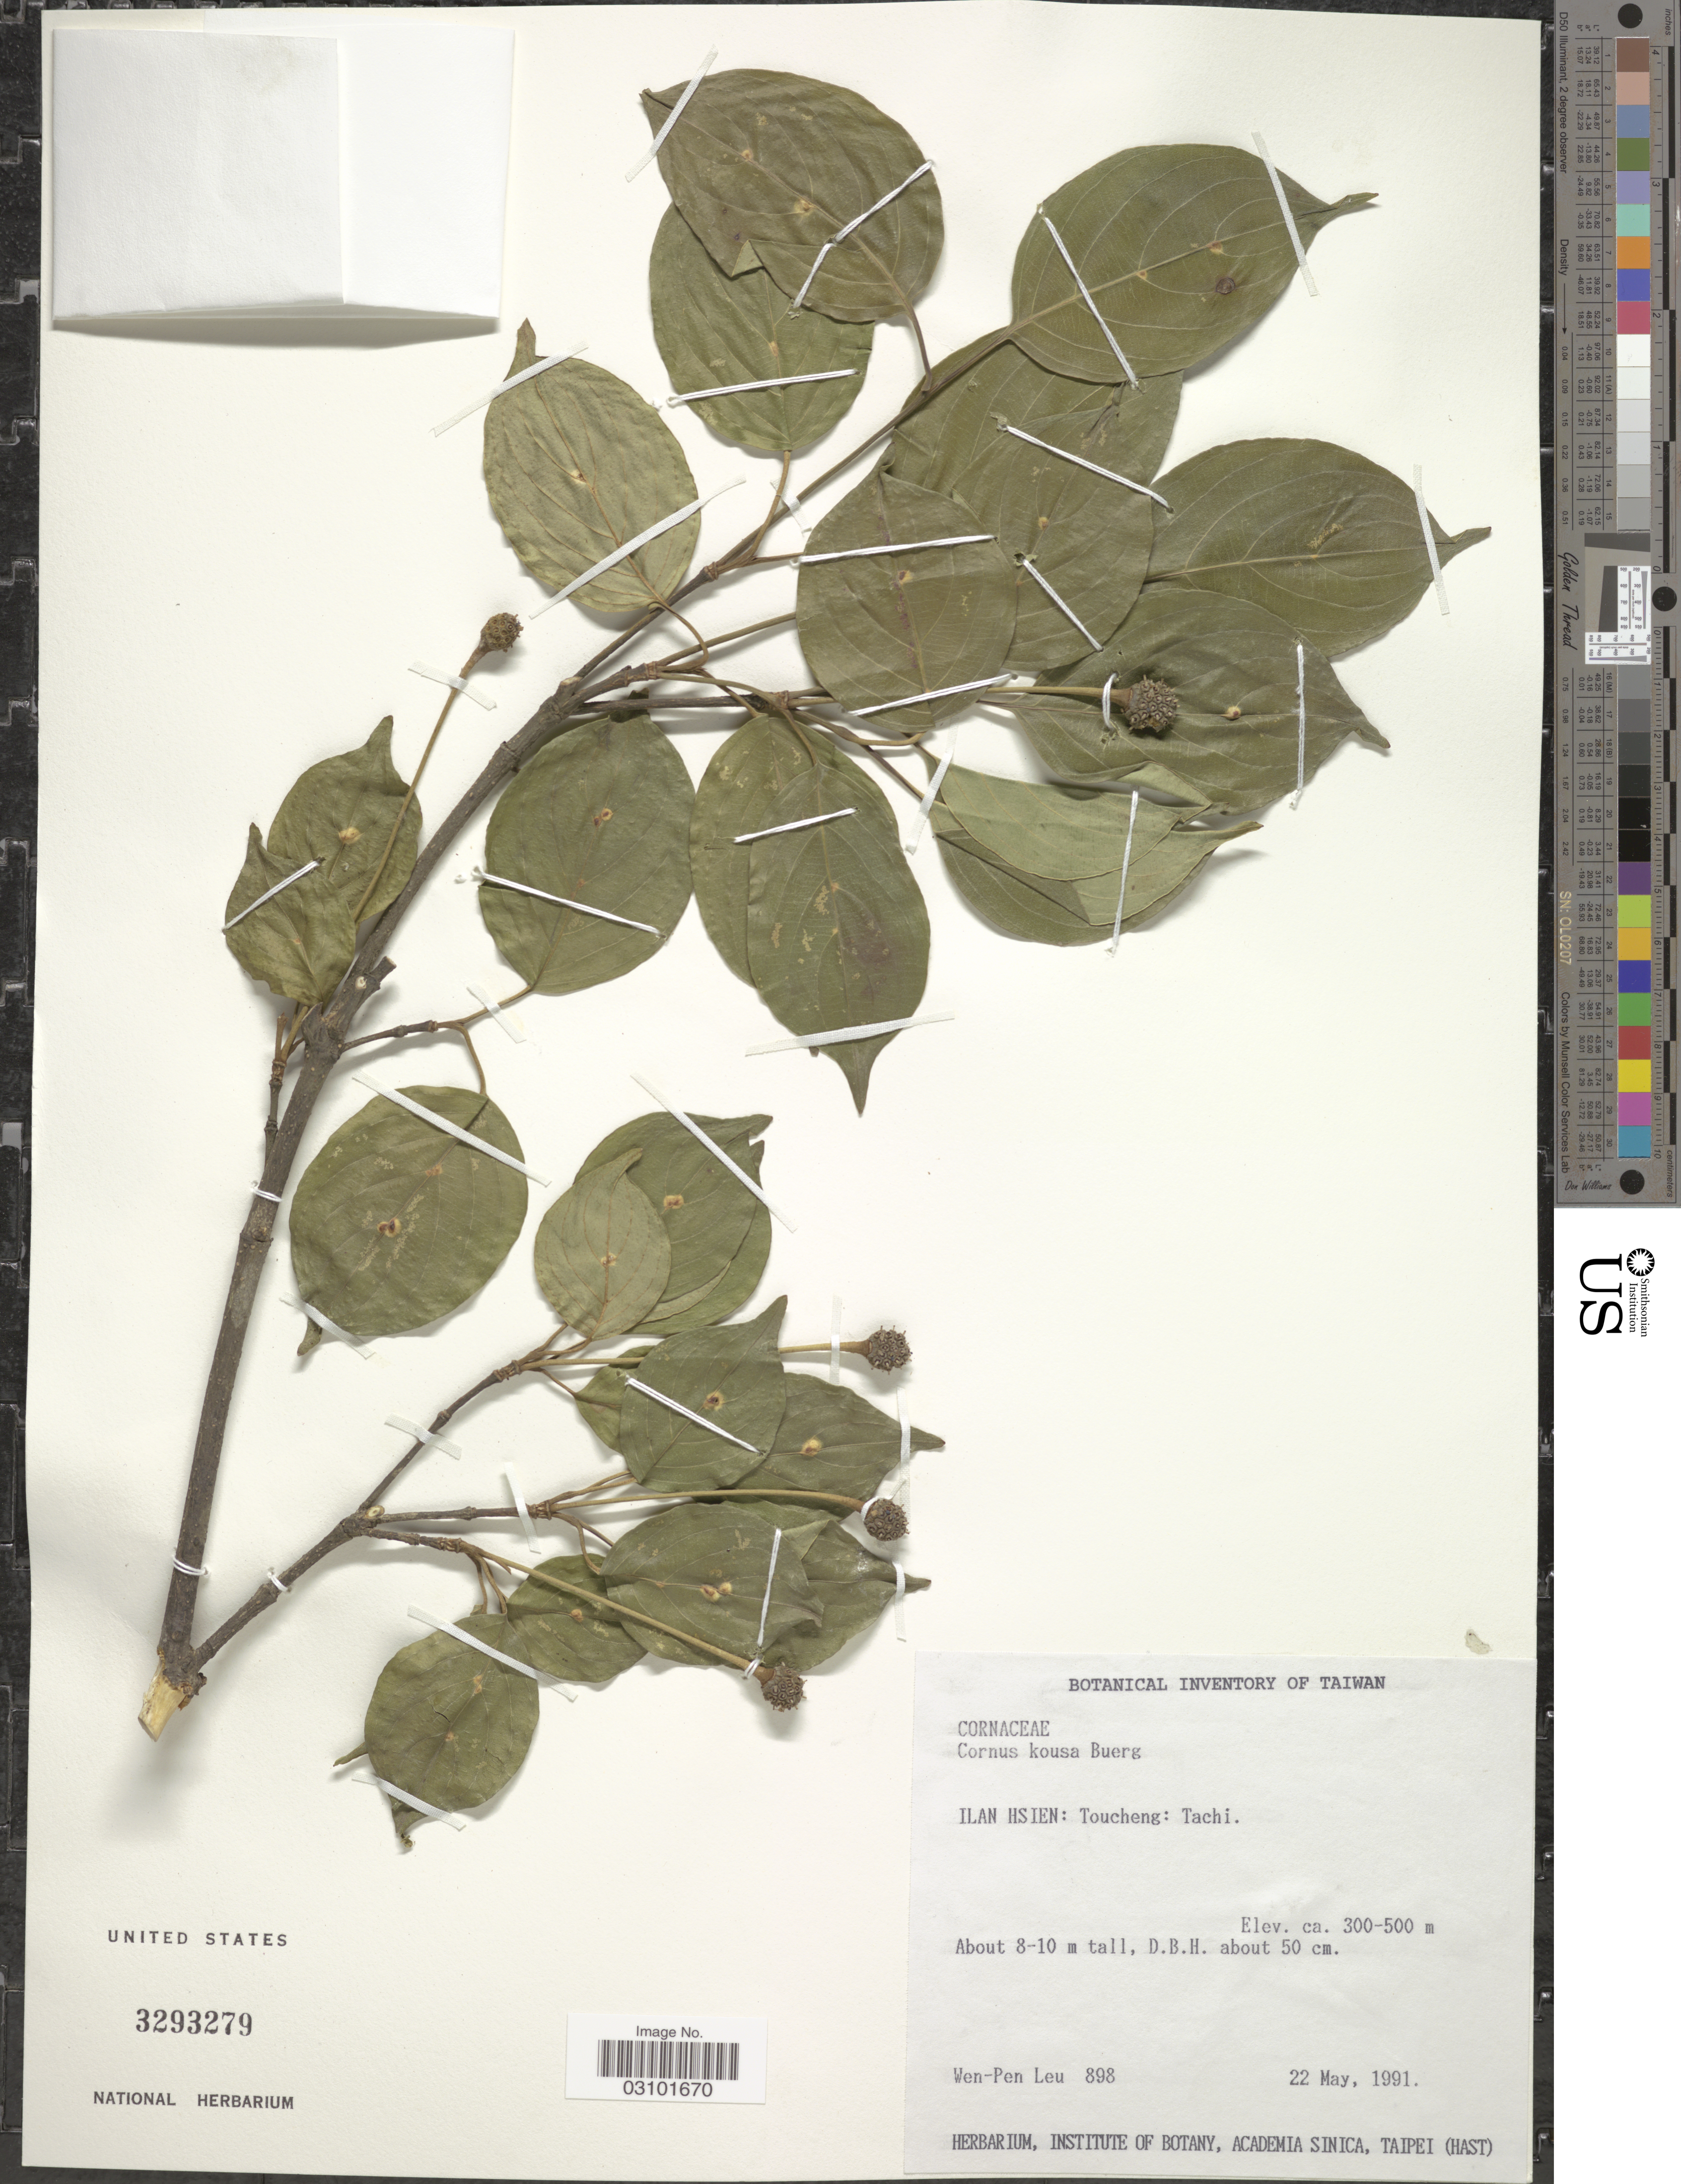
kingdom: Plantae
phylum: Tracheophyta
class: Magnoliopsida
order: Cornales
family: Cornaceae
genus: Cornus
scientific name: Cornus kousa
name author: F. Buerger ex Miq.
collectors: W. Leu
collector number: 898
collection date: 1991-05-22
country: Taiwan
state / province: Ilan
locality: Ilan Hsien: Toucheng: Tachi.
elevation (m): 300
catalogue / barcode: US 3293279